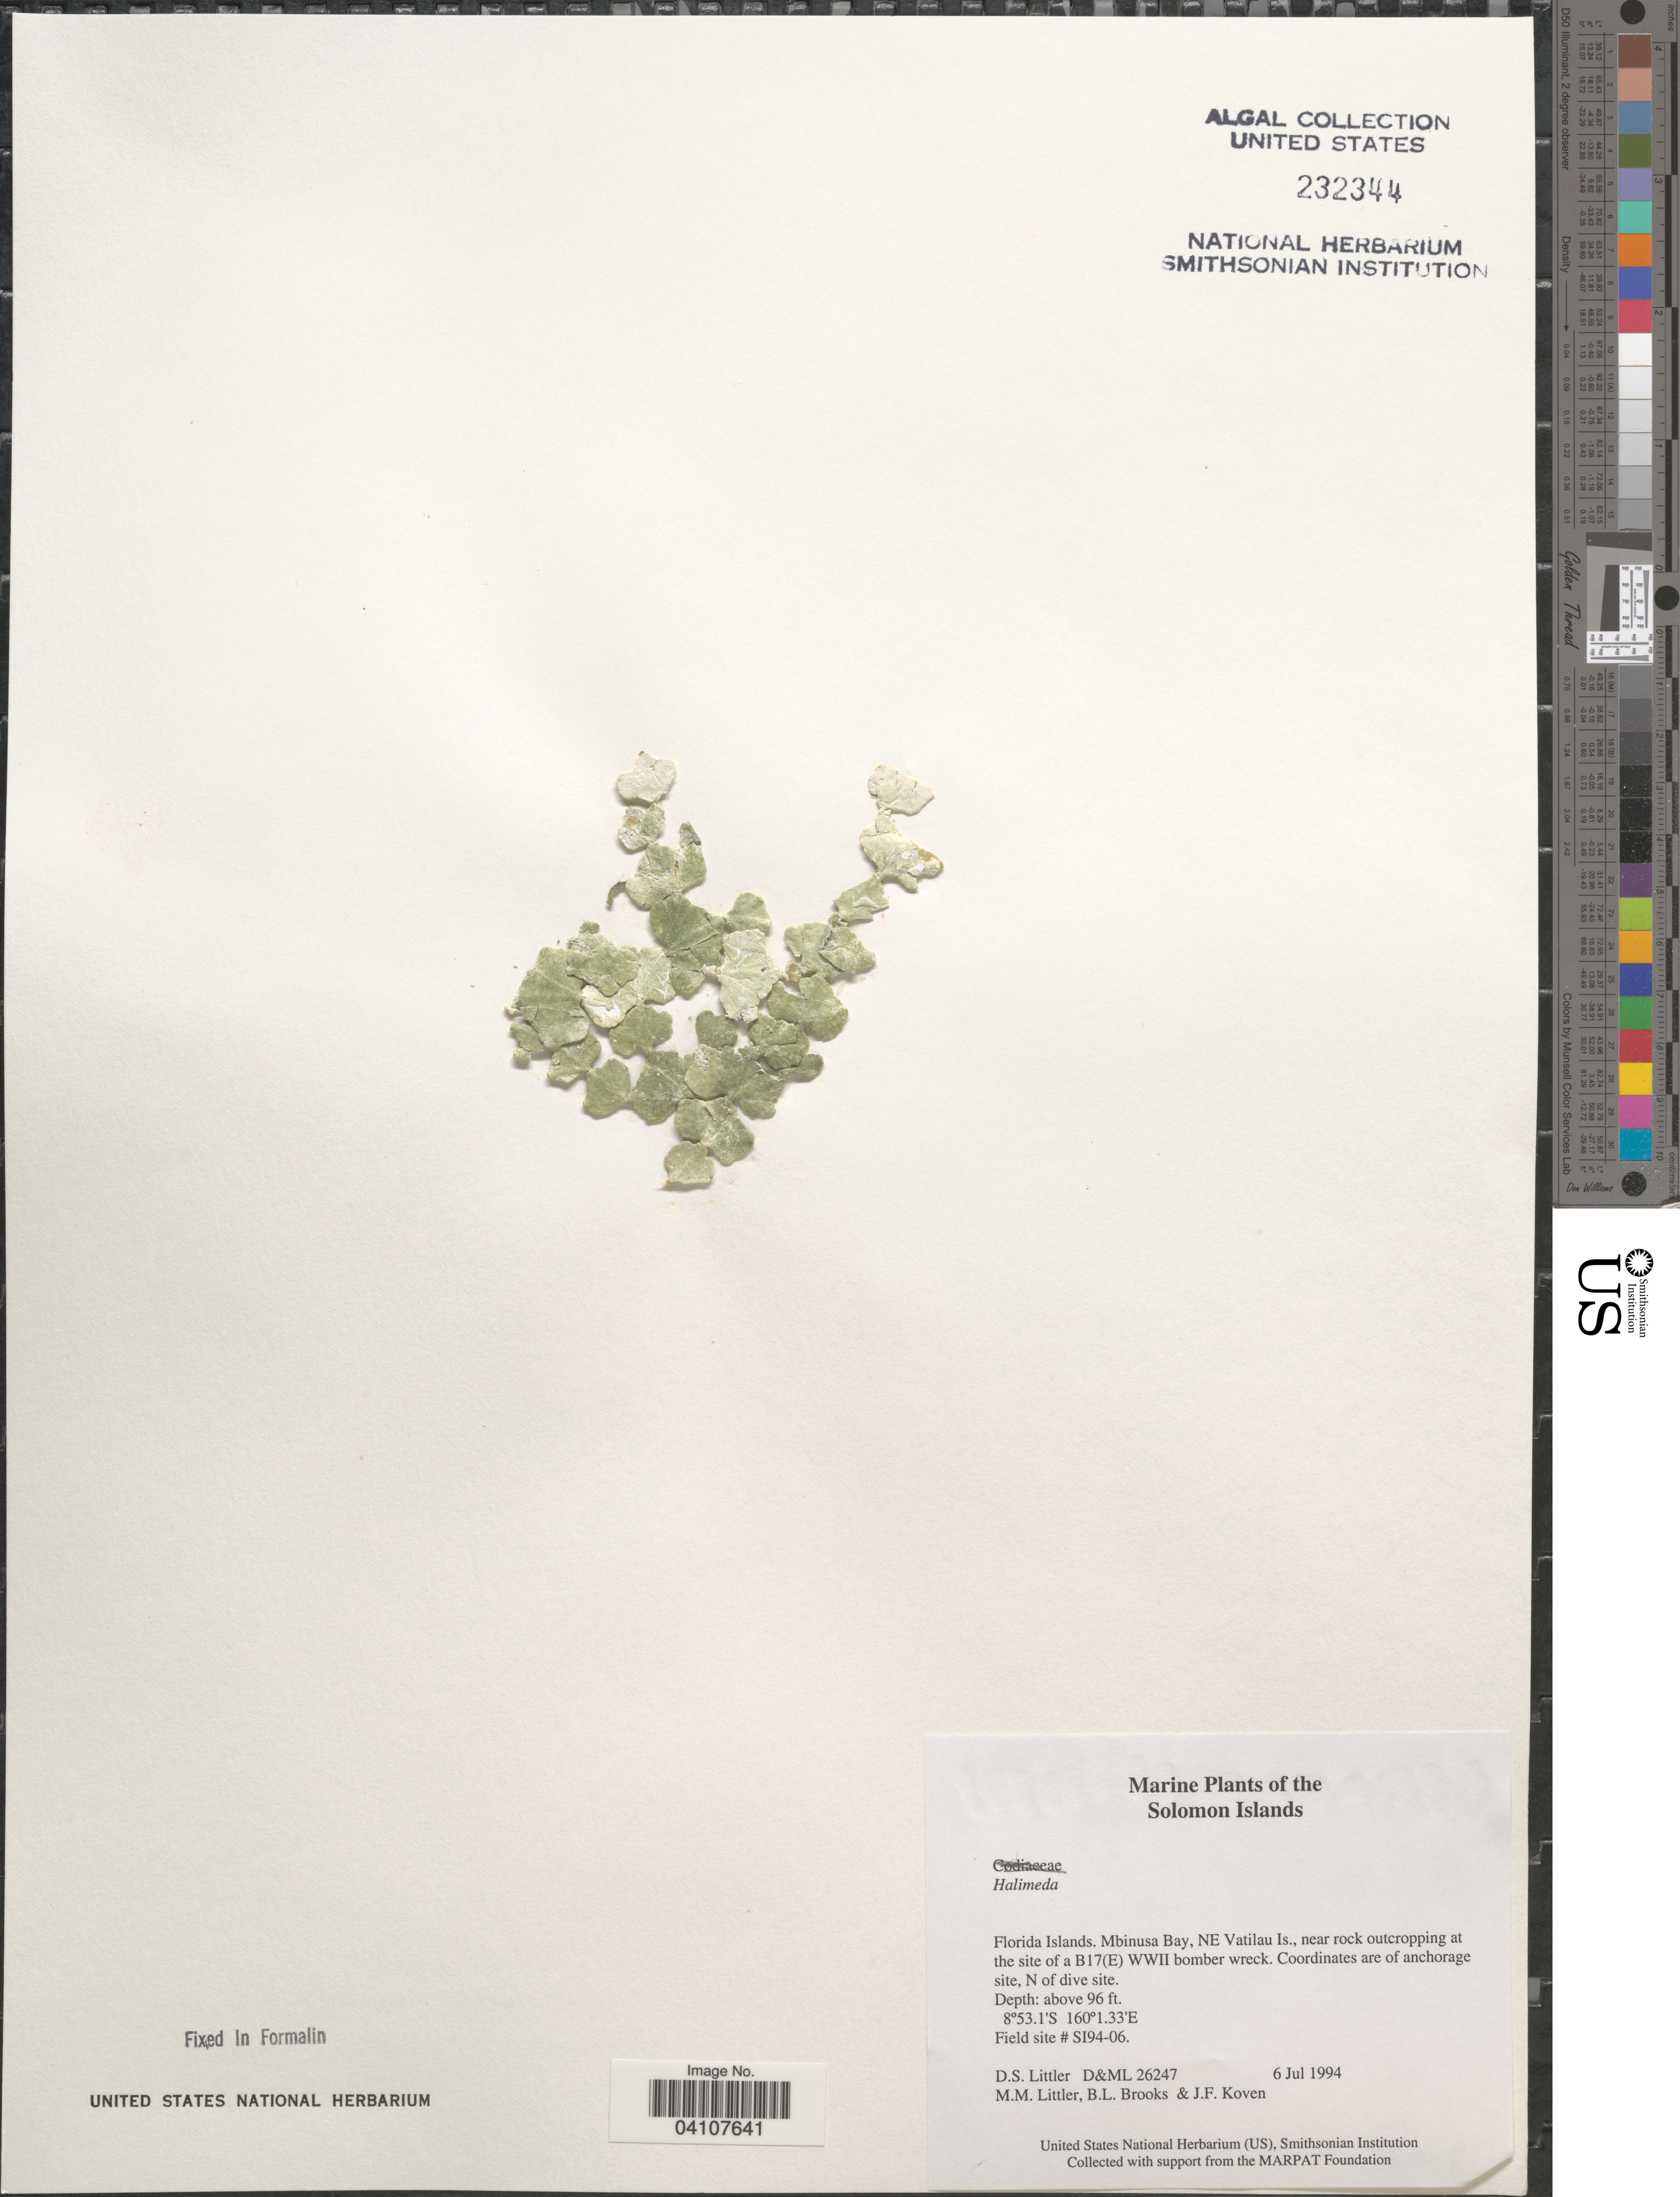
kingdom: Plantae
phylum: Chlorophyta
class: Ulvophyceae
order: Bryopsidales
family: Halimedaceae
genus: Halimeda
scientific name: Halimeda sp.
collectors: D. S. Littler, B. Brooks & J. Koven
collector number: D&ML26247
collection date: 1994-07-06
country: Solomon Islands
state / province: Solomon Islands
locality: Florida Islands. Mbinusa Bay, NE Vatilau Is., near rock outcropping at the site of a B17(E) WWII bomber wreck. Coordinates are of anchorge site, N of dive site. Field site # SI94-06.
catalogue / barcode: US 232344